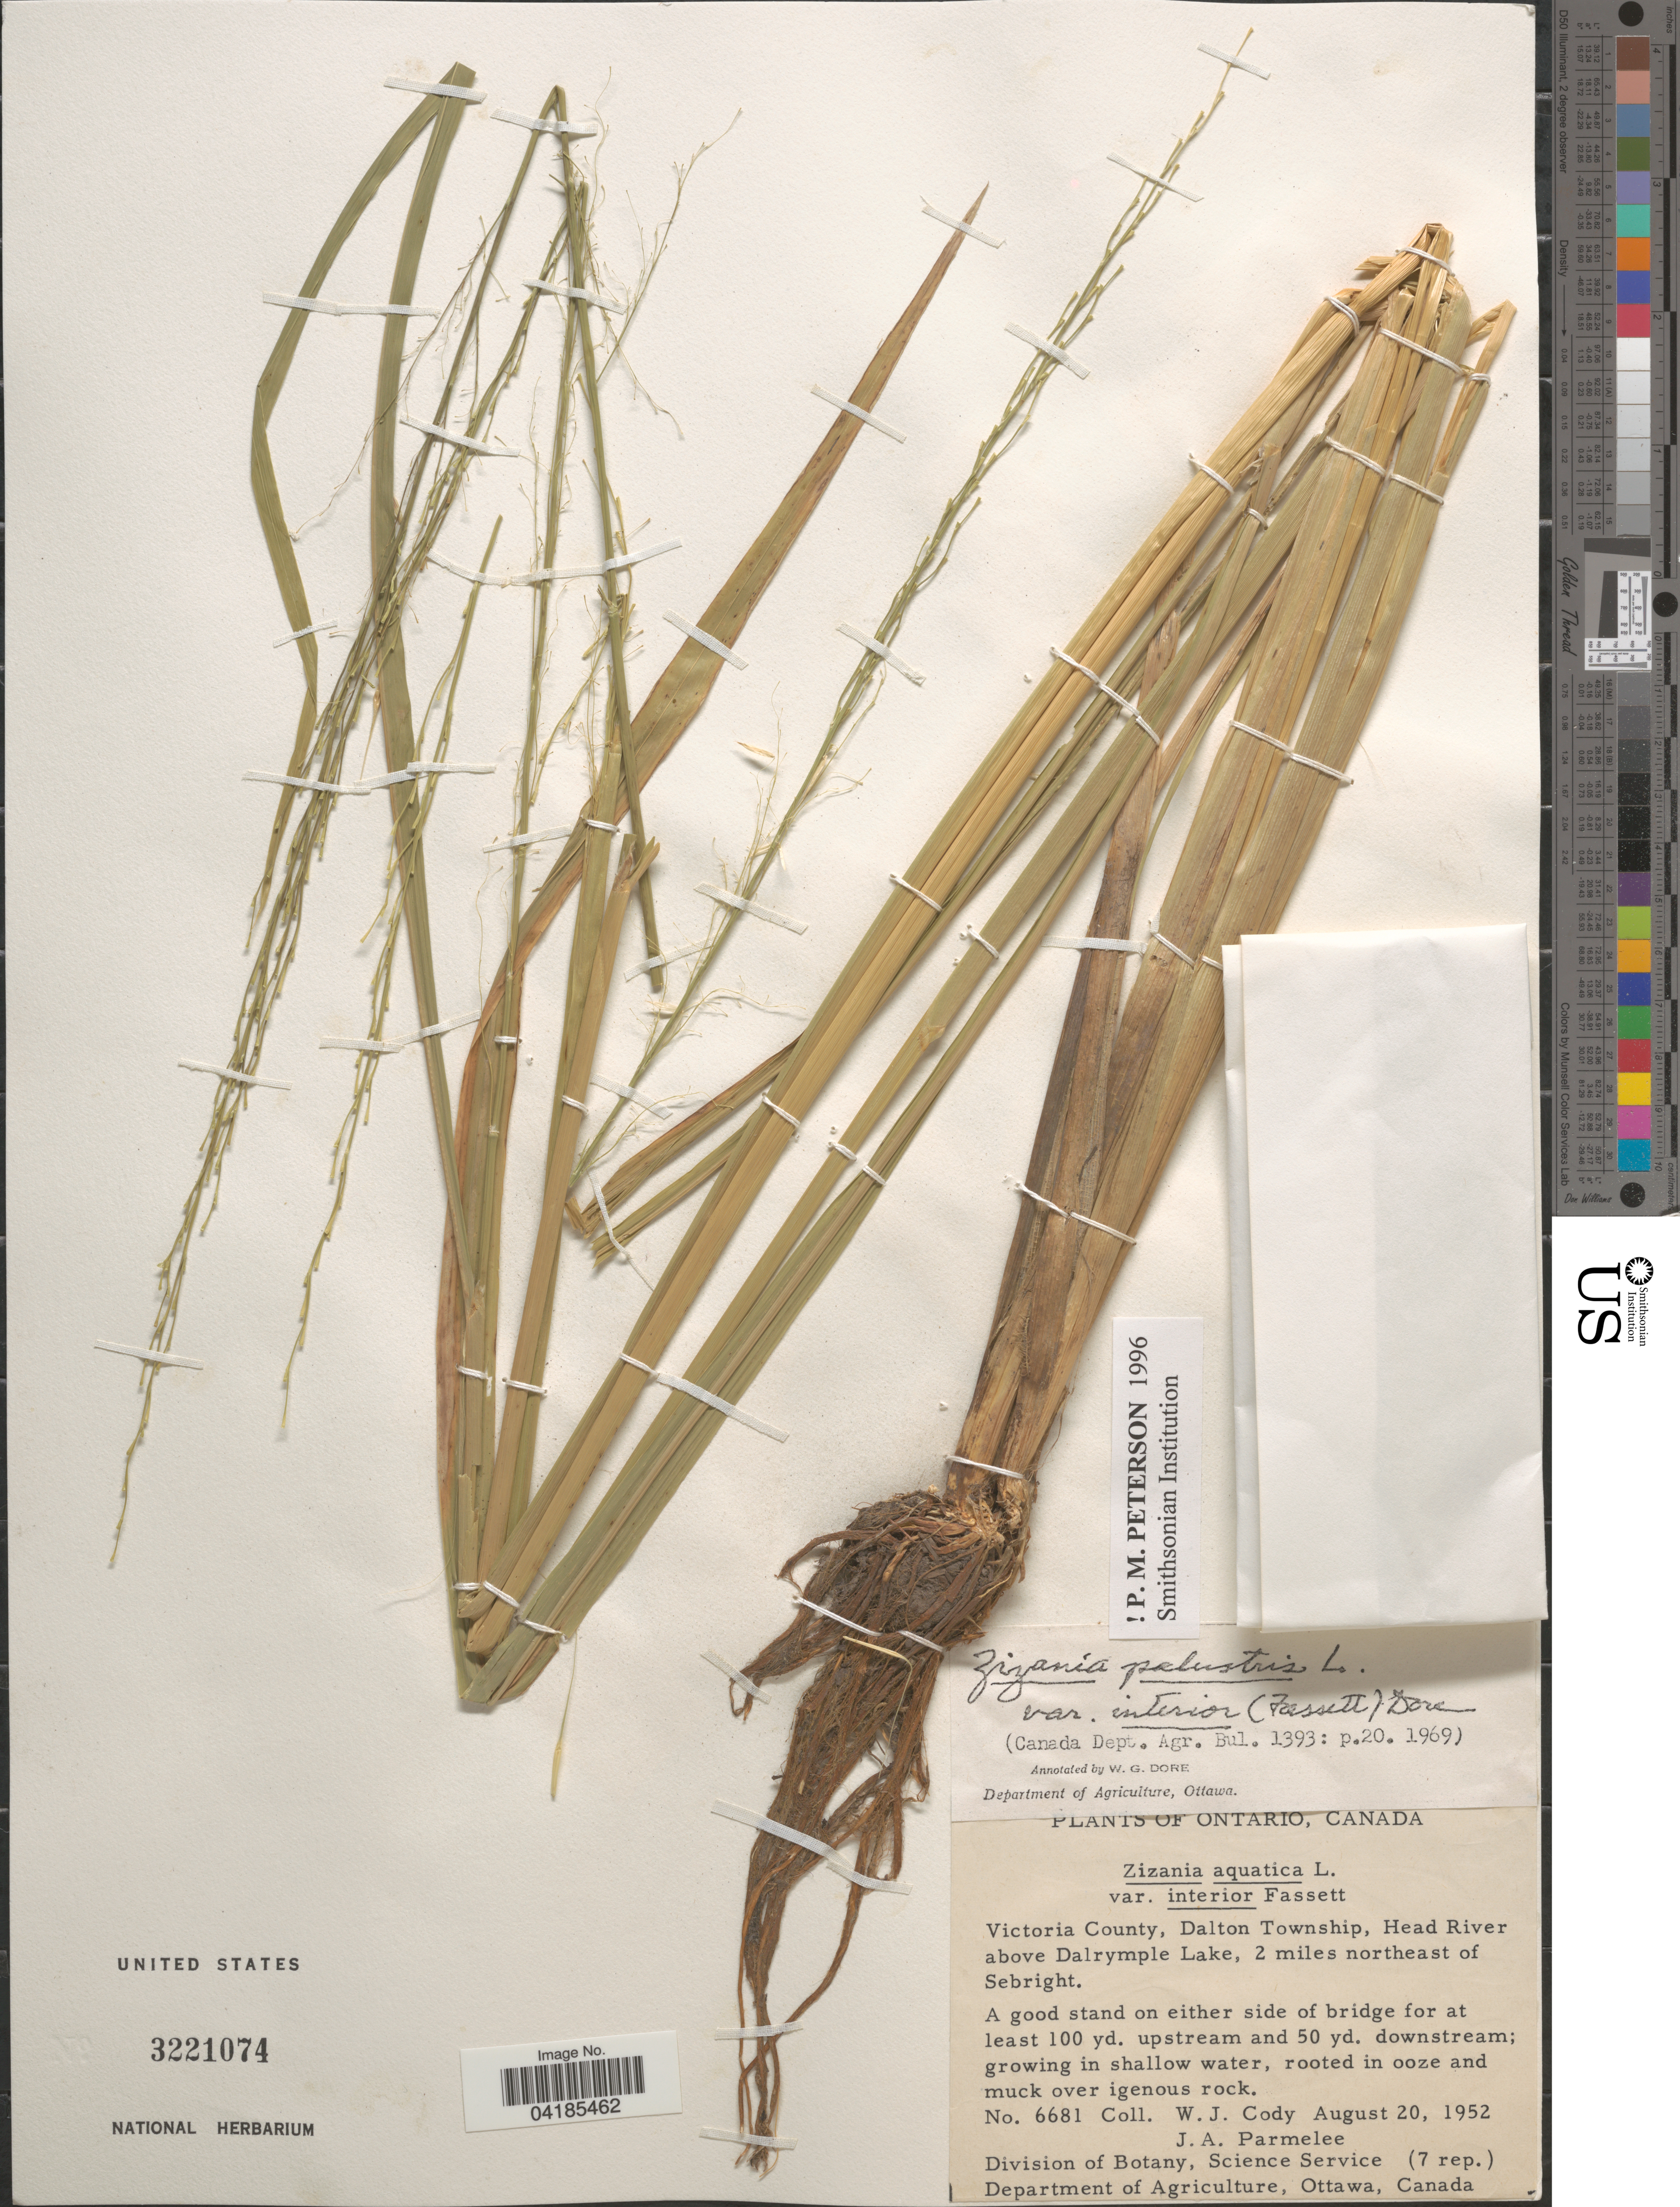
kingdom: Plantae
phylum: Tracheophyta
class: Liliopsida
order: Poales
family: Poaceae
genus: Zizania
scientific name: Zizania palustris var. interior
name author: L.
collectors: W. Cody & J. A. Parmelee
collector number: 6681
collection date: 1952-08-20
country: Canada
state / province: Ontario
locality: Victoria County, Dalton Township, Head River above Dalrymple Lake, 2 miles northeast of Sebright.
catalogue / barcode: US 3221074